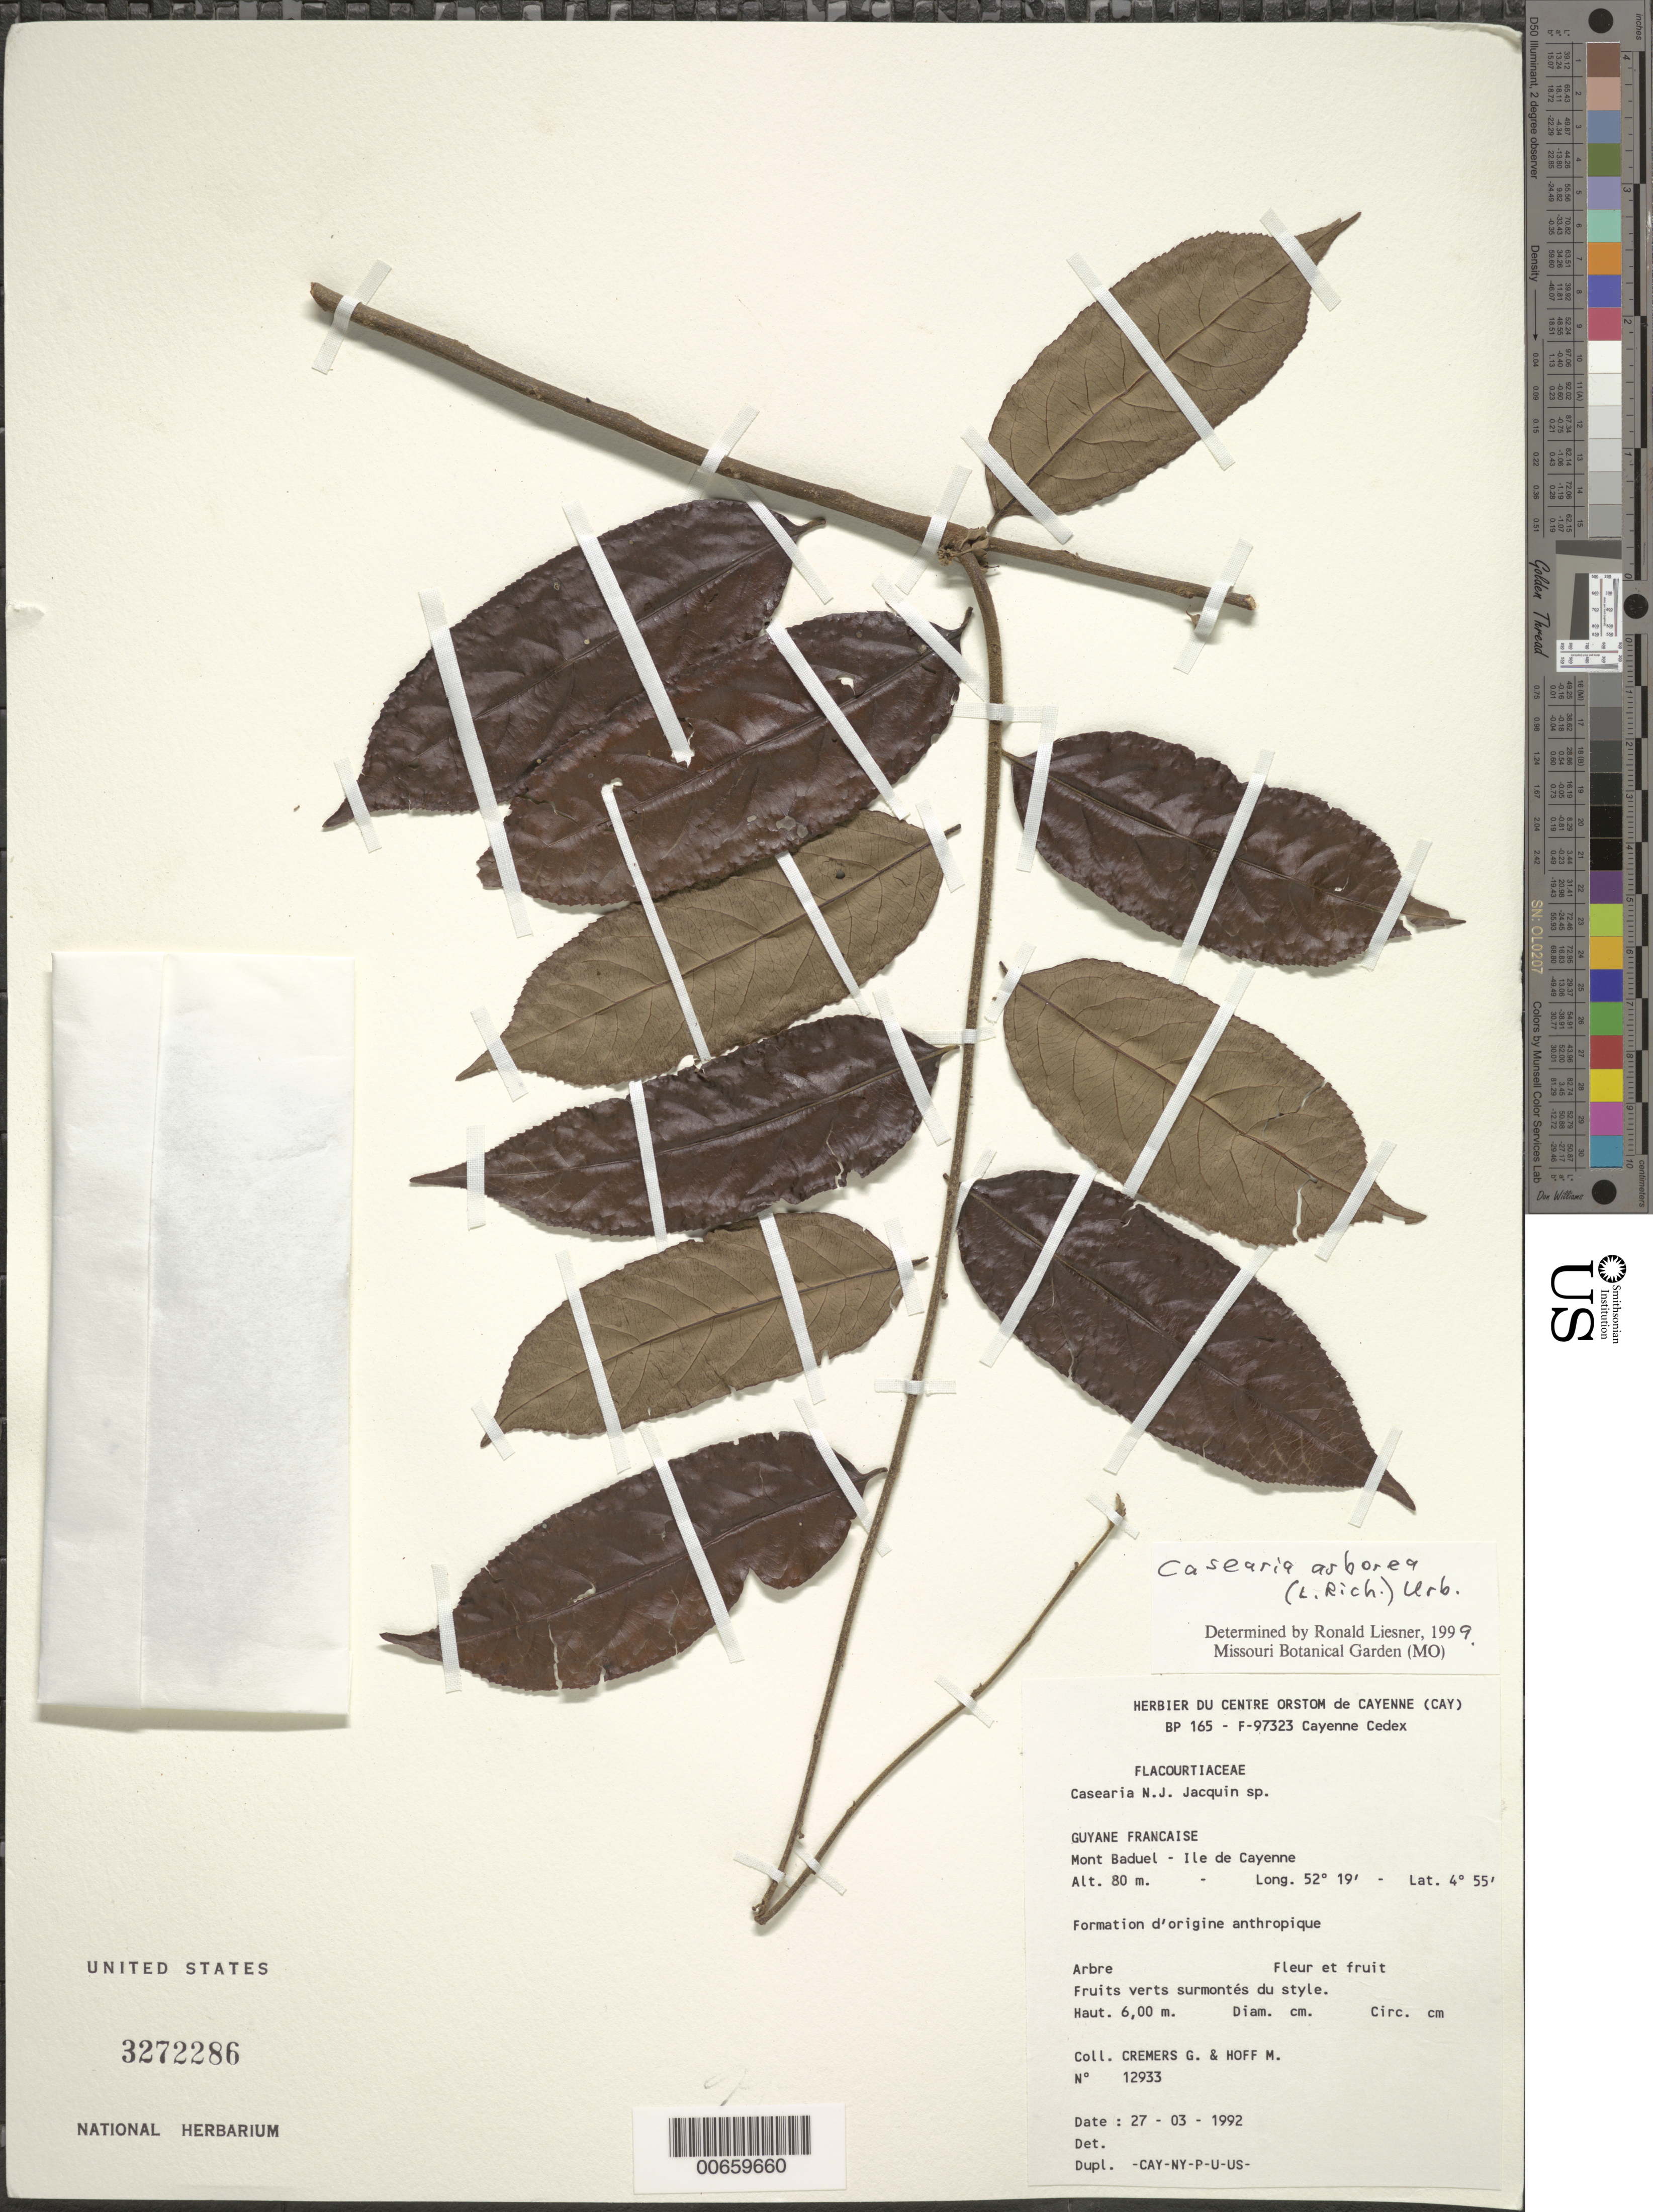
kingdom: Plantae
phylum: Tracheophyta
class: Magnoliopsida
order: Malpighiales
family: Salicaceae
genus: Casearia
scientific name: Casearia arborea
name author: (Rich.) Urb.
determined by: Liesner, R. L.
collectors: G. Cremers & M. Hoff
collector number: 12933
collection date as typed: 27-Mar-92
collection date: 1992-03-27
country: French Guiana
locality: Mont Baduel, Ile de Cayenne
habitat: Formation d'origine anthropique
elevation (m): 80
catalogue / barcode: US 3272286